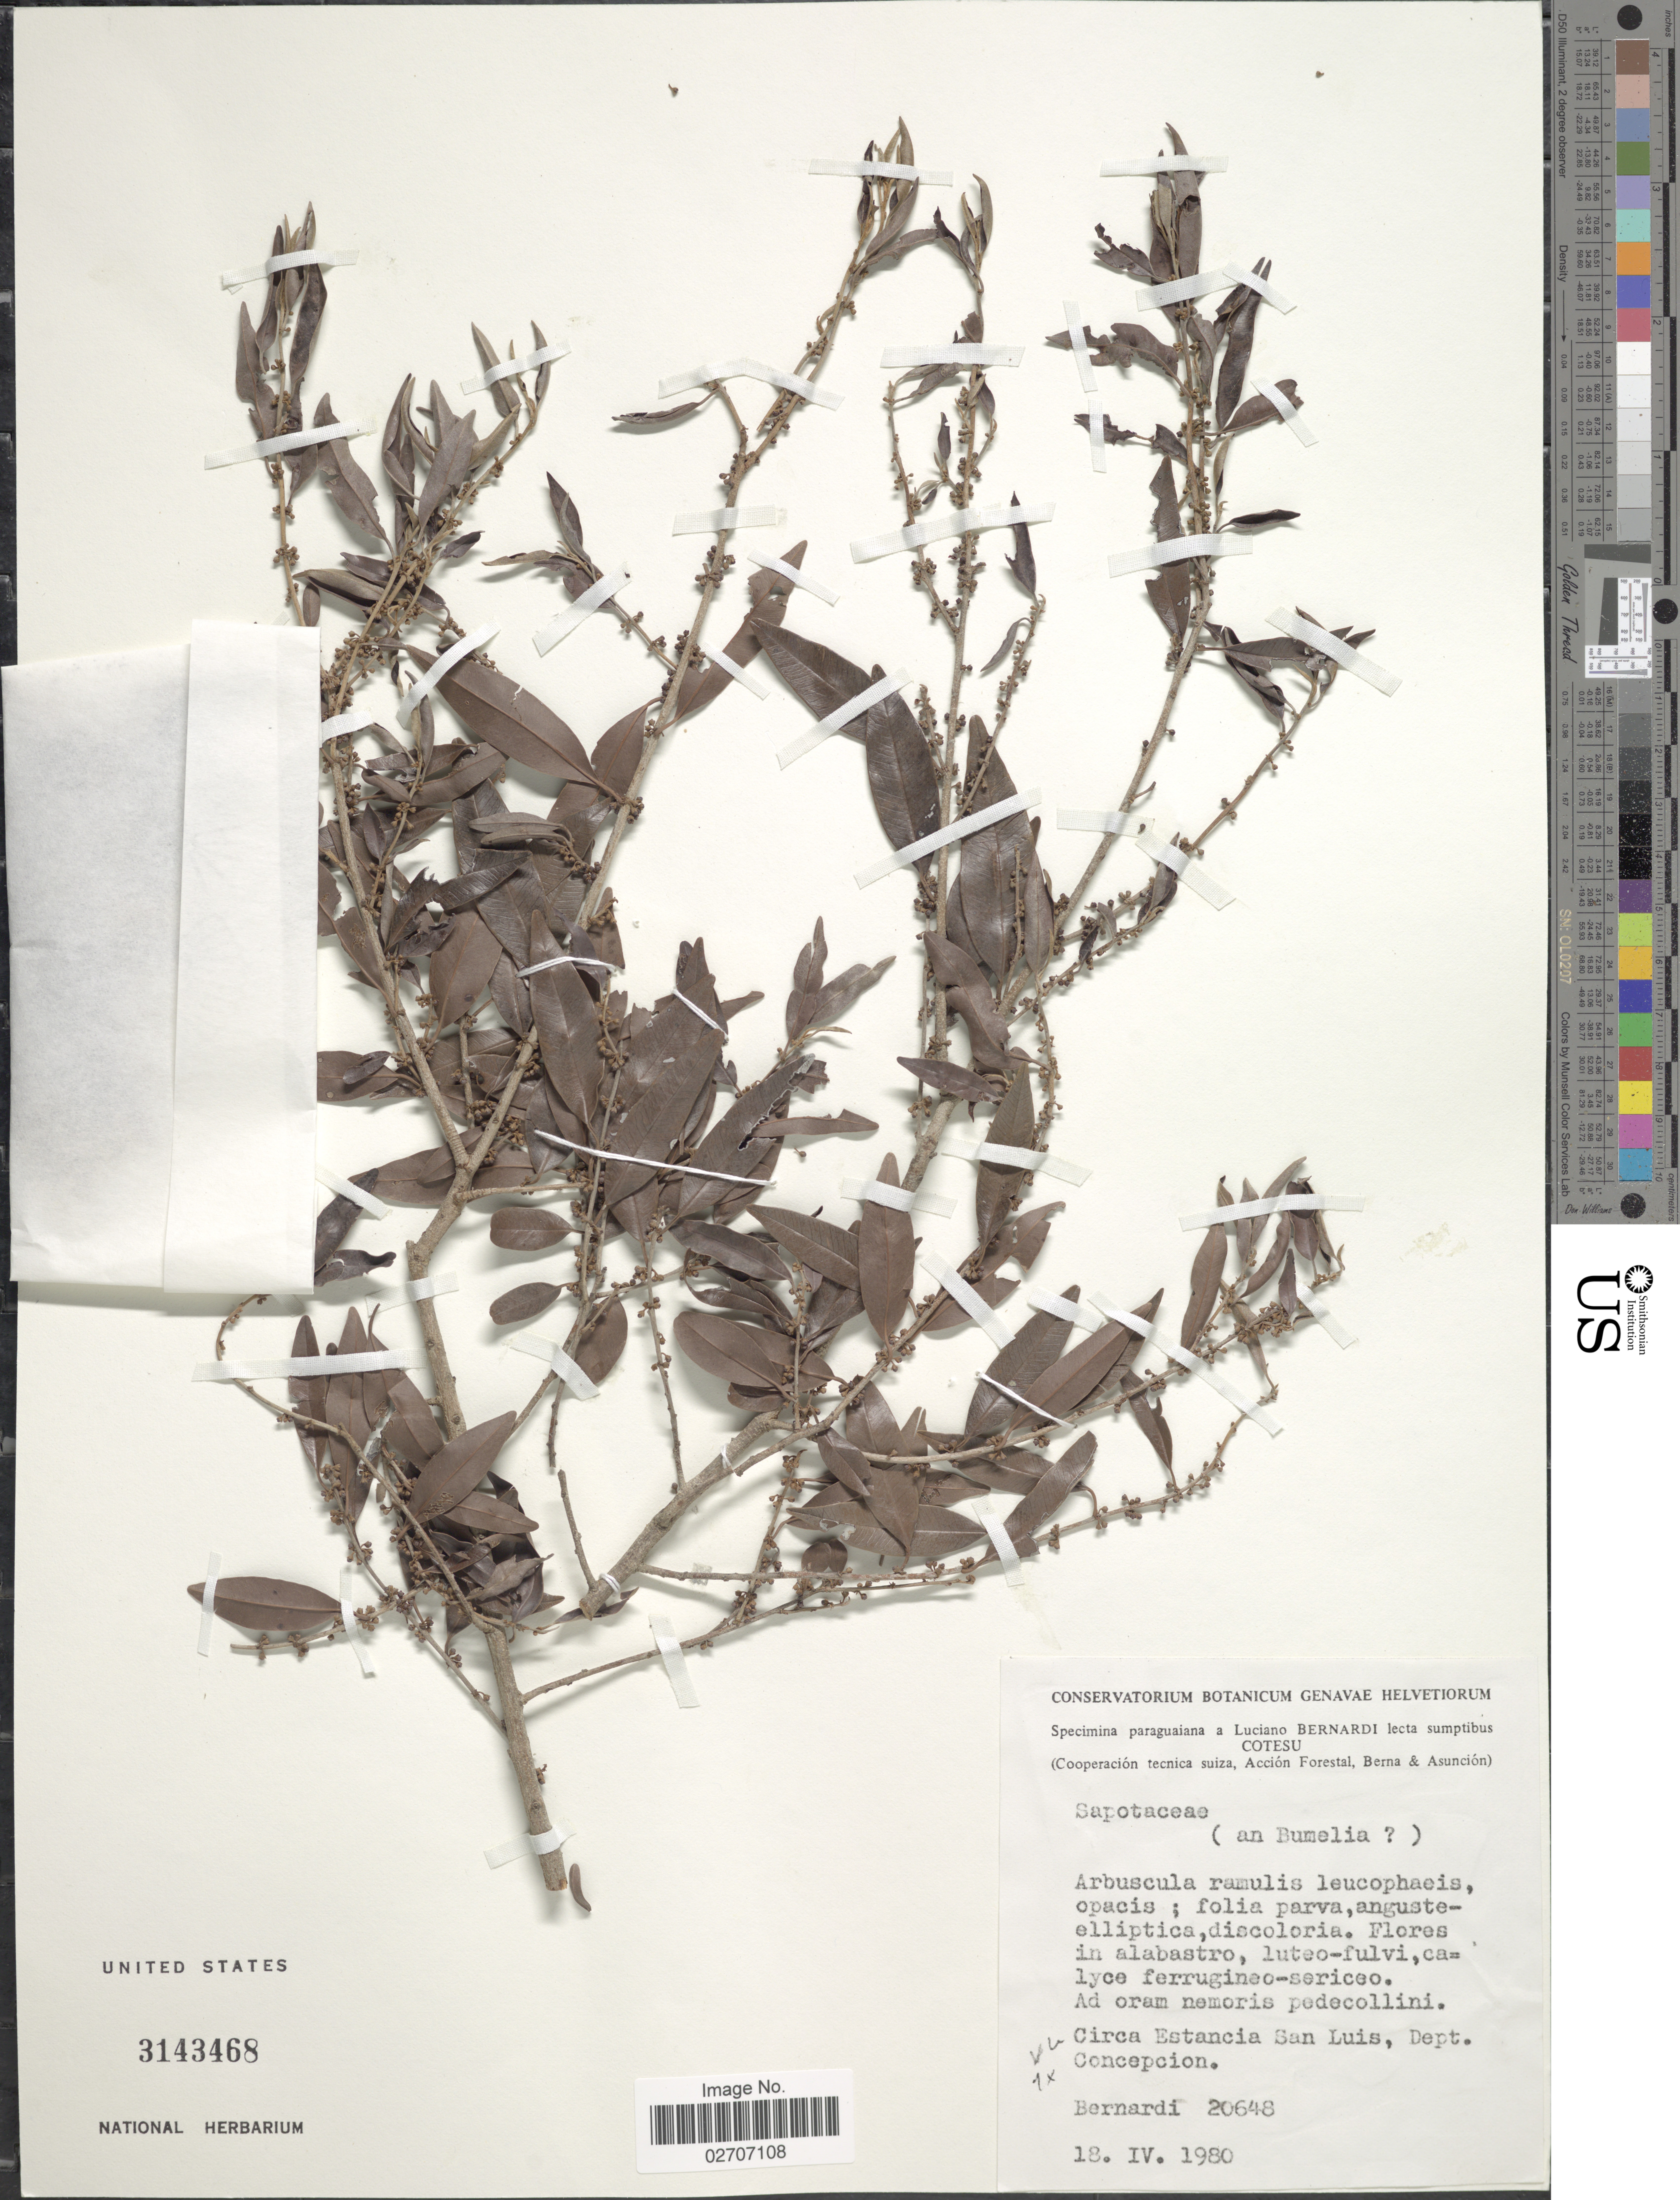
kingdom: Plantae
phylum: Tracheophyta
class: Magnoliopsida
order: Ericales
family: Sapotaceae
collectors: L. Bernardi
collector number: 20648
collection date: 1980-04-18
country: Paraguay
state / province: Concepcion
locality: Circa Estancia San Luis, Dept. Concepcion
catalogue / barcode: US 3143468